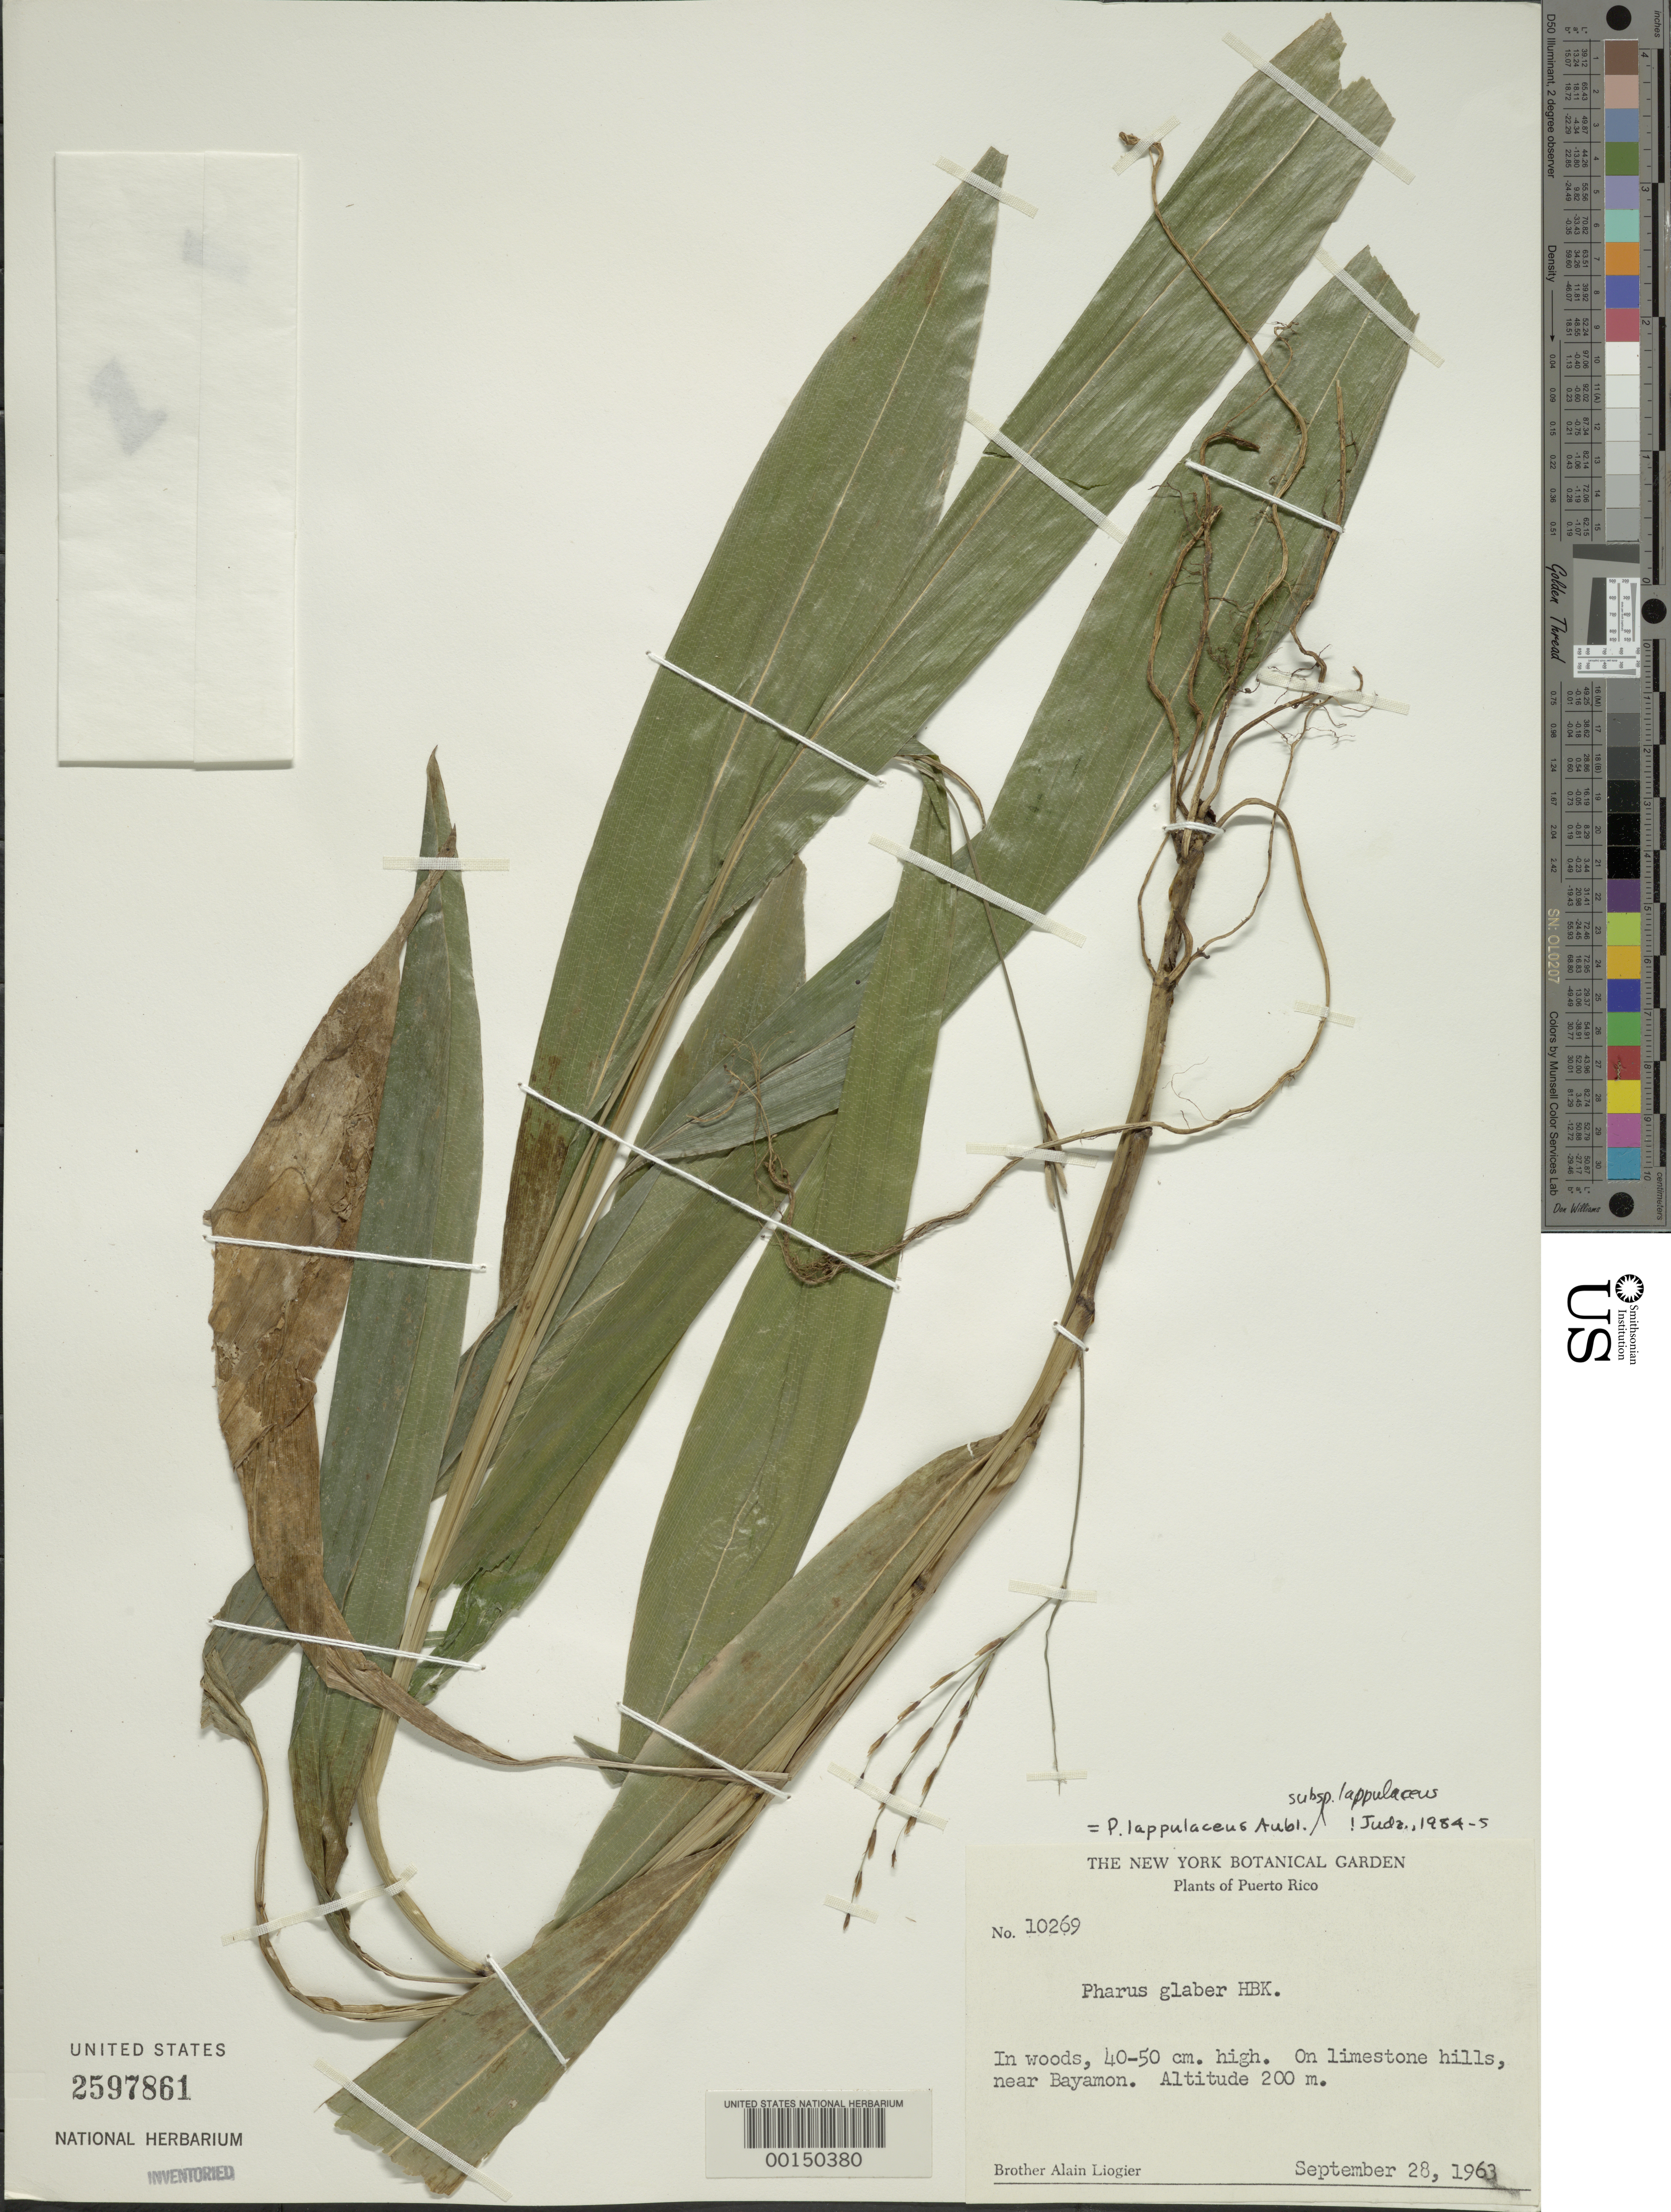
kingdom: Plantae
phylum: Tracheophyta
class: Liliopsida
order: Poales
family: Poaceae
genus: Pharus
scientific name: Pharus lappulaceus subsp. lappulaceus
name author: Aubl.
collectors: A. H. Liogier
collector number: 10269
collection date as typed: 28 Sep 1963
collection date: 1963-09-28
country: Puerto Rico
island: Greater Antilles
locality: Bayamon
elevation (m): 200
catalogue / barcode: US 2597861